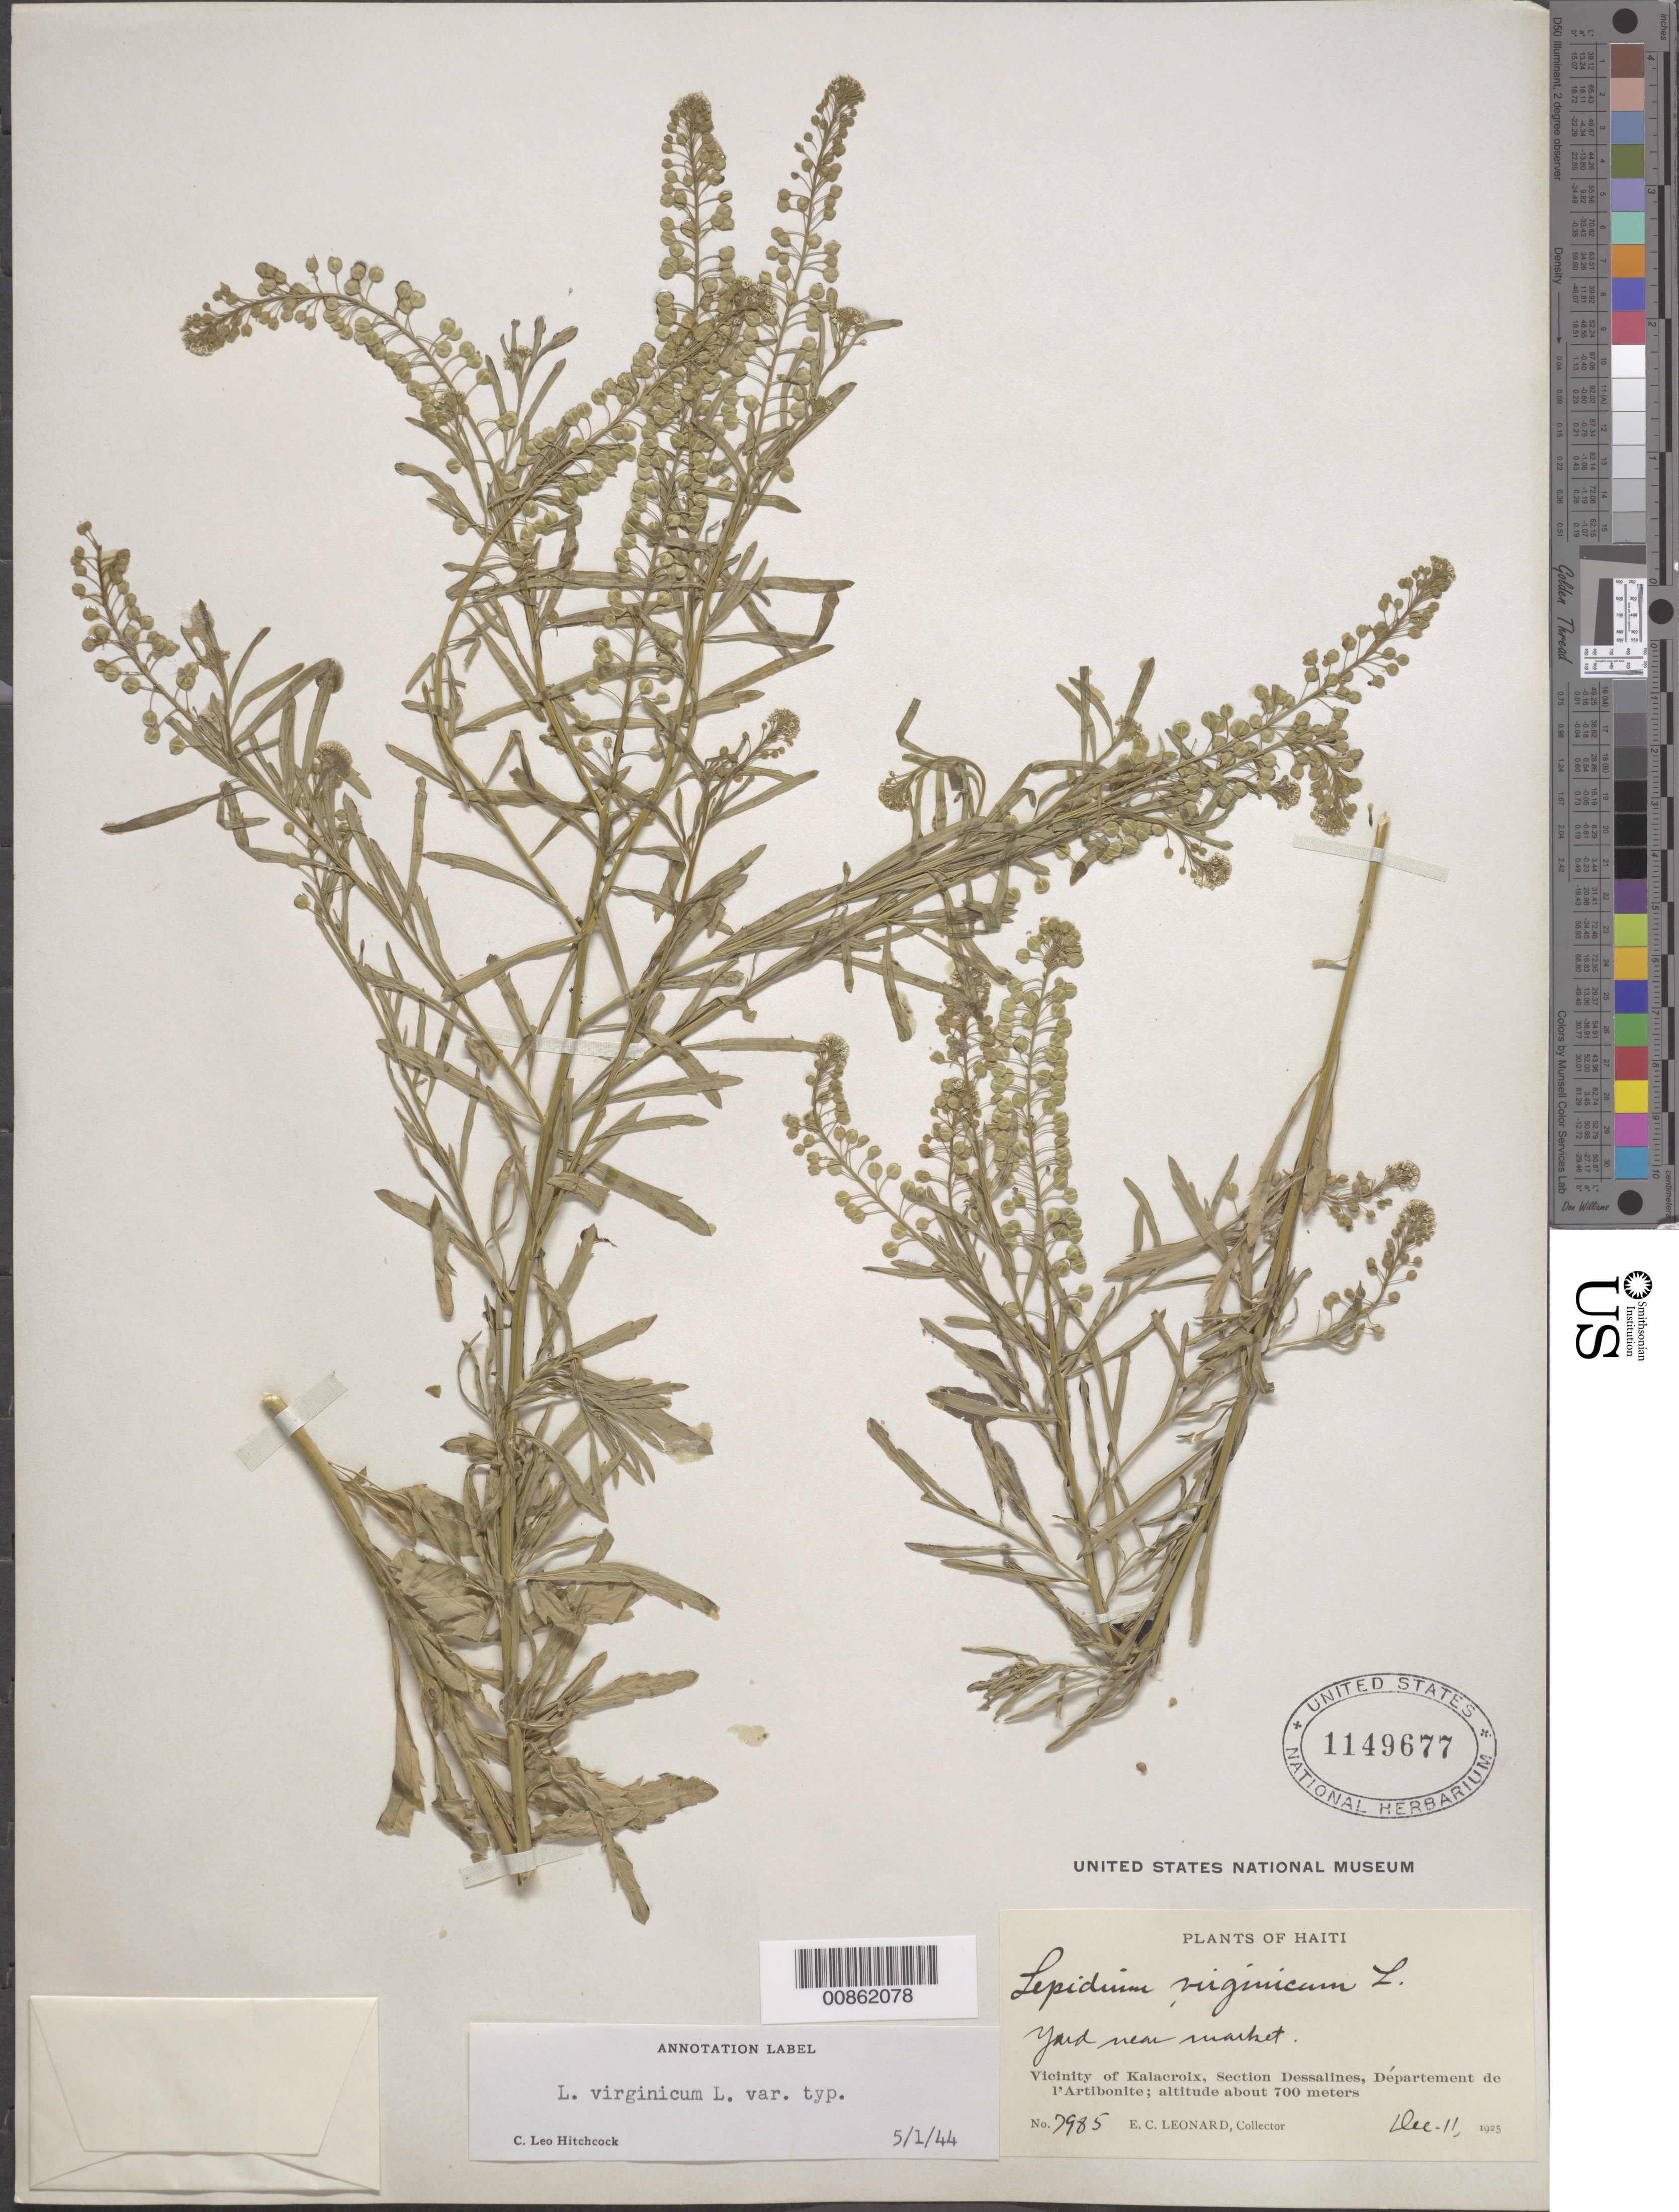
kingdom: Plantae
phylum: Tracheophyta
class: Magnoliopsida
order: Brassicales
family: Brassicaceae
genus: Lepidium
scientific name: Lepidium virginicum var. virginicum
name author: L.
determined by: Hitchcock, C. L.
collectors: E. C. Leonard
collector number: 7985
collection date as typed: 11 Dec 1925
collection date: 1925-12-11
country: Haiti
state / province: Artibonite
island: Hispaniola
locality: Vicinity of Kalacroix, Section Dessalines. Yard near Market.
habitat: Yard.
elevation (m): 700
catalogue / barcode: US 1149677